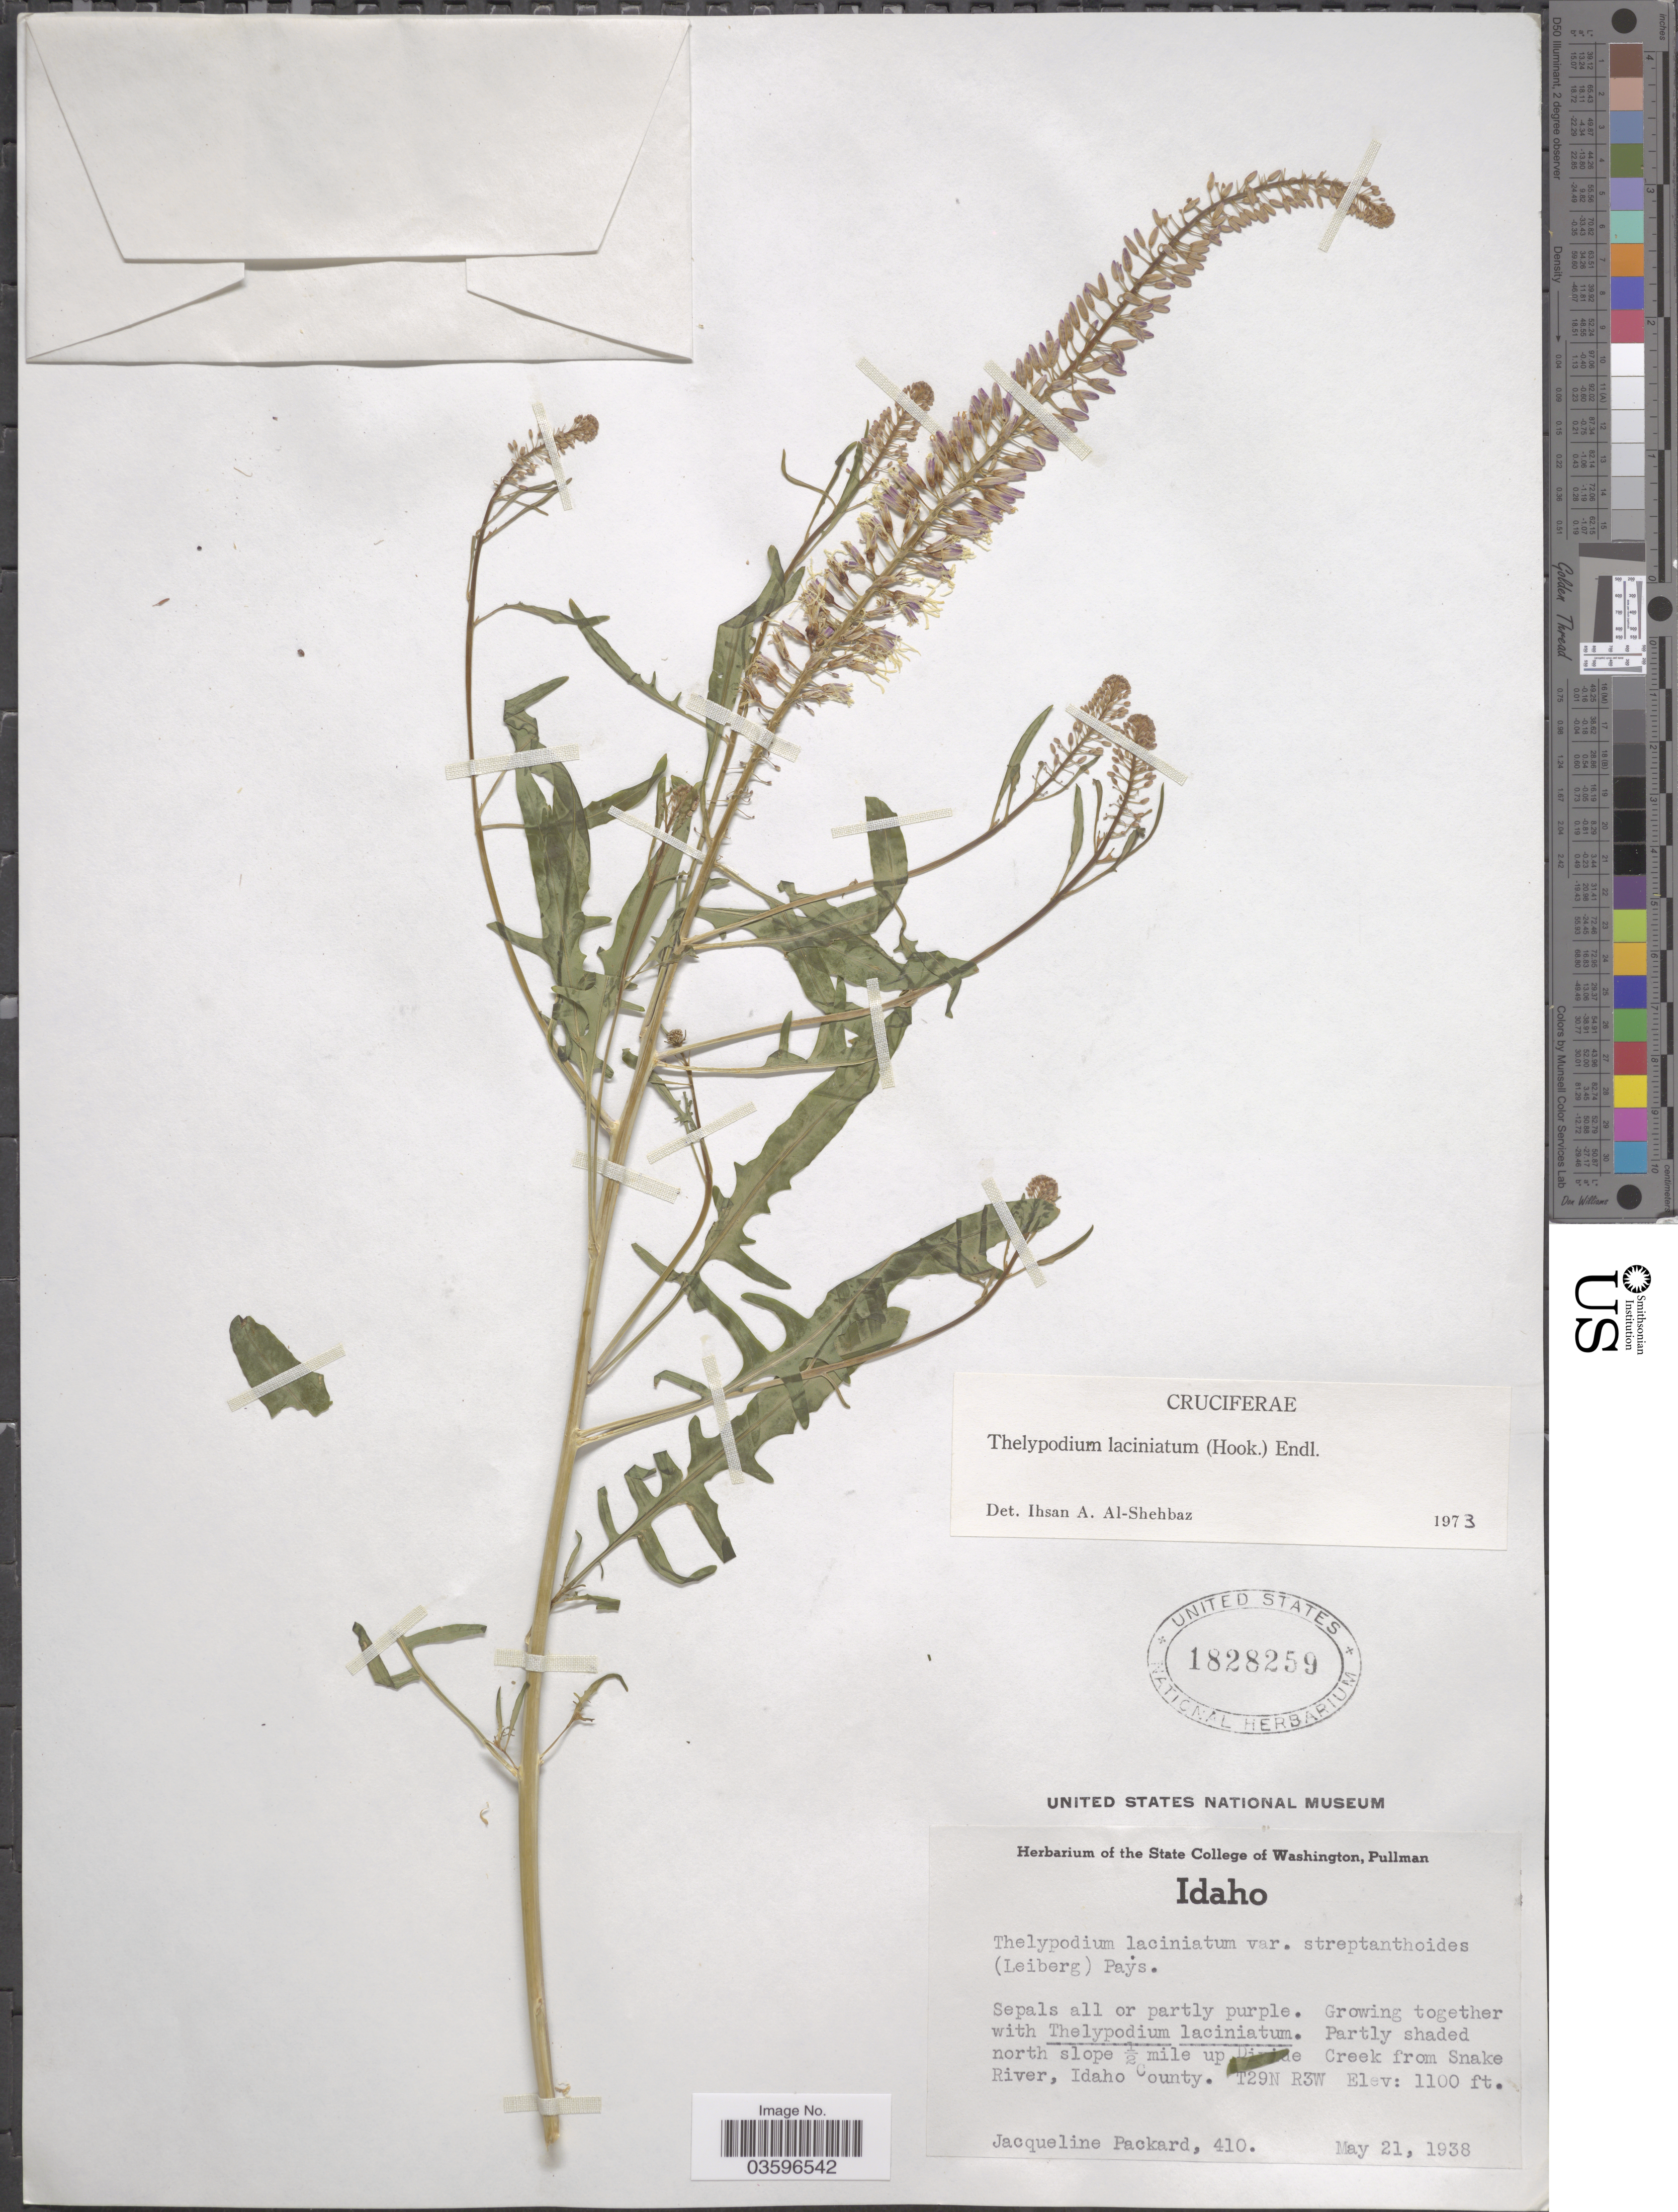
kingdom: Plantae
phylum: Tracheophyta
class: Magnoliopsida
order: Brassicales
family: Brassicaceae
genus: Thelypodium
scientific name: Thelypodium laciniatum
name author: (Hook.) Endl.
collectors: J. Packard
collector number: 410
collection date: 1938-05-21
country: United States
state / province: Idaho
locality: Partly shaded north slope ½ mile up Divide Creek from Snake River, Idaho County. T29N R3W.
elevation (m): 335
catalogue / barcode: US 1828259